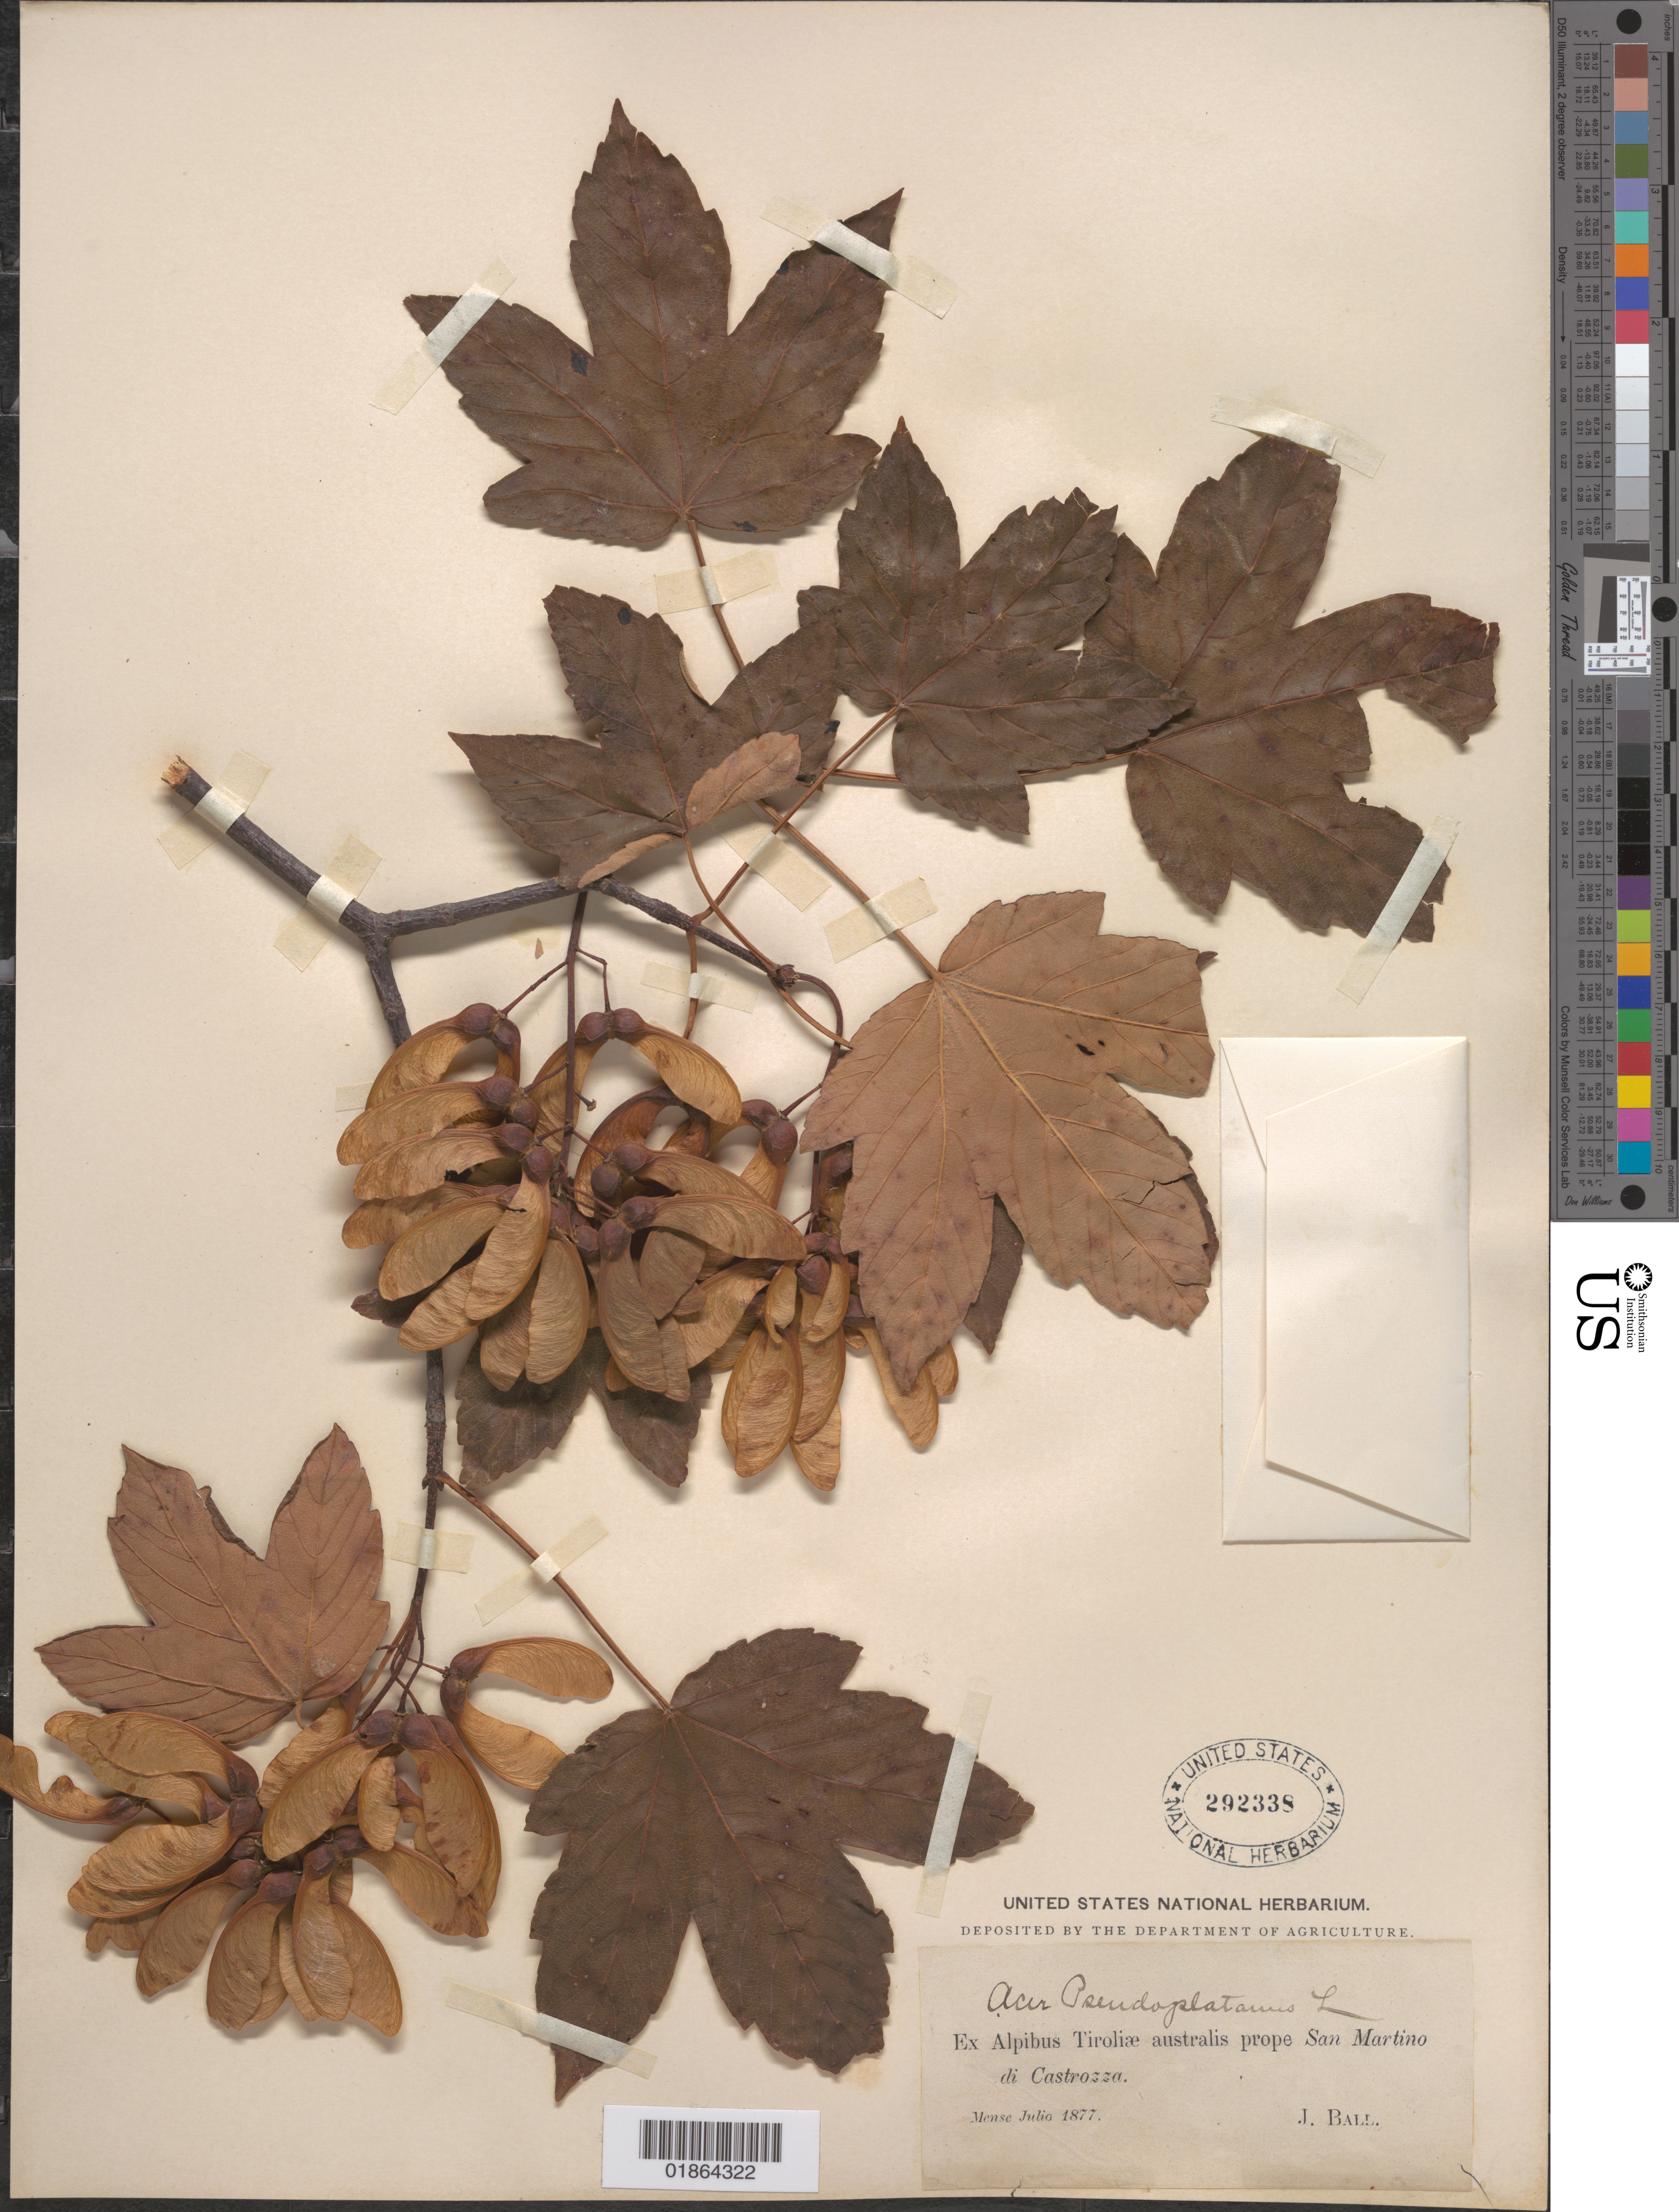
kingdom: Plantae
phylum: Tracheophyta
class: Magnoliopsida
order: Sapindales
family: Sapindaceae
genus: Acer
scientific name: Acer pseudoplatanus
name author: L.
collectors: J. Ball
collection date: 1877-07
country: Italy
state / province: Trentino-Alto Adige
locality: San Martino di Castrozza, ex Alpibus Tiroliae australis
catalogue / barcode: US 292338